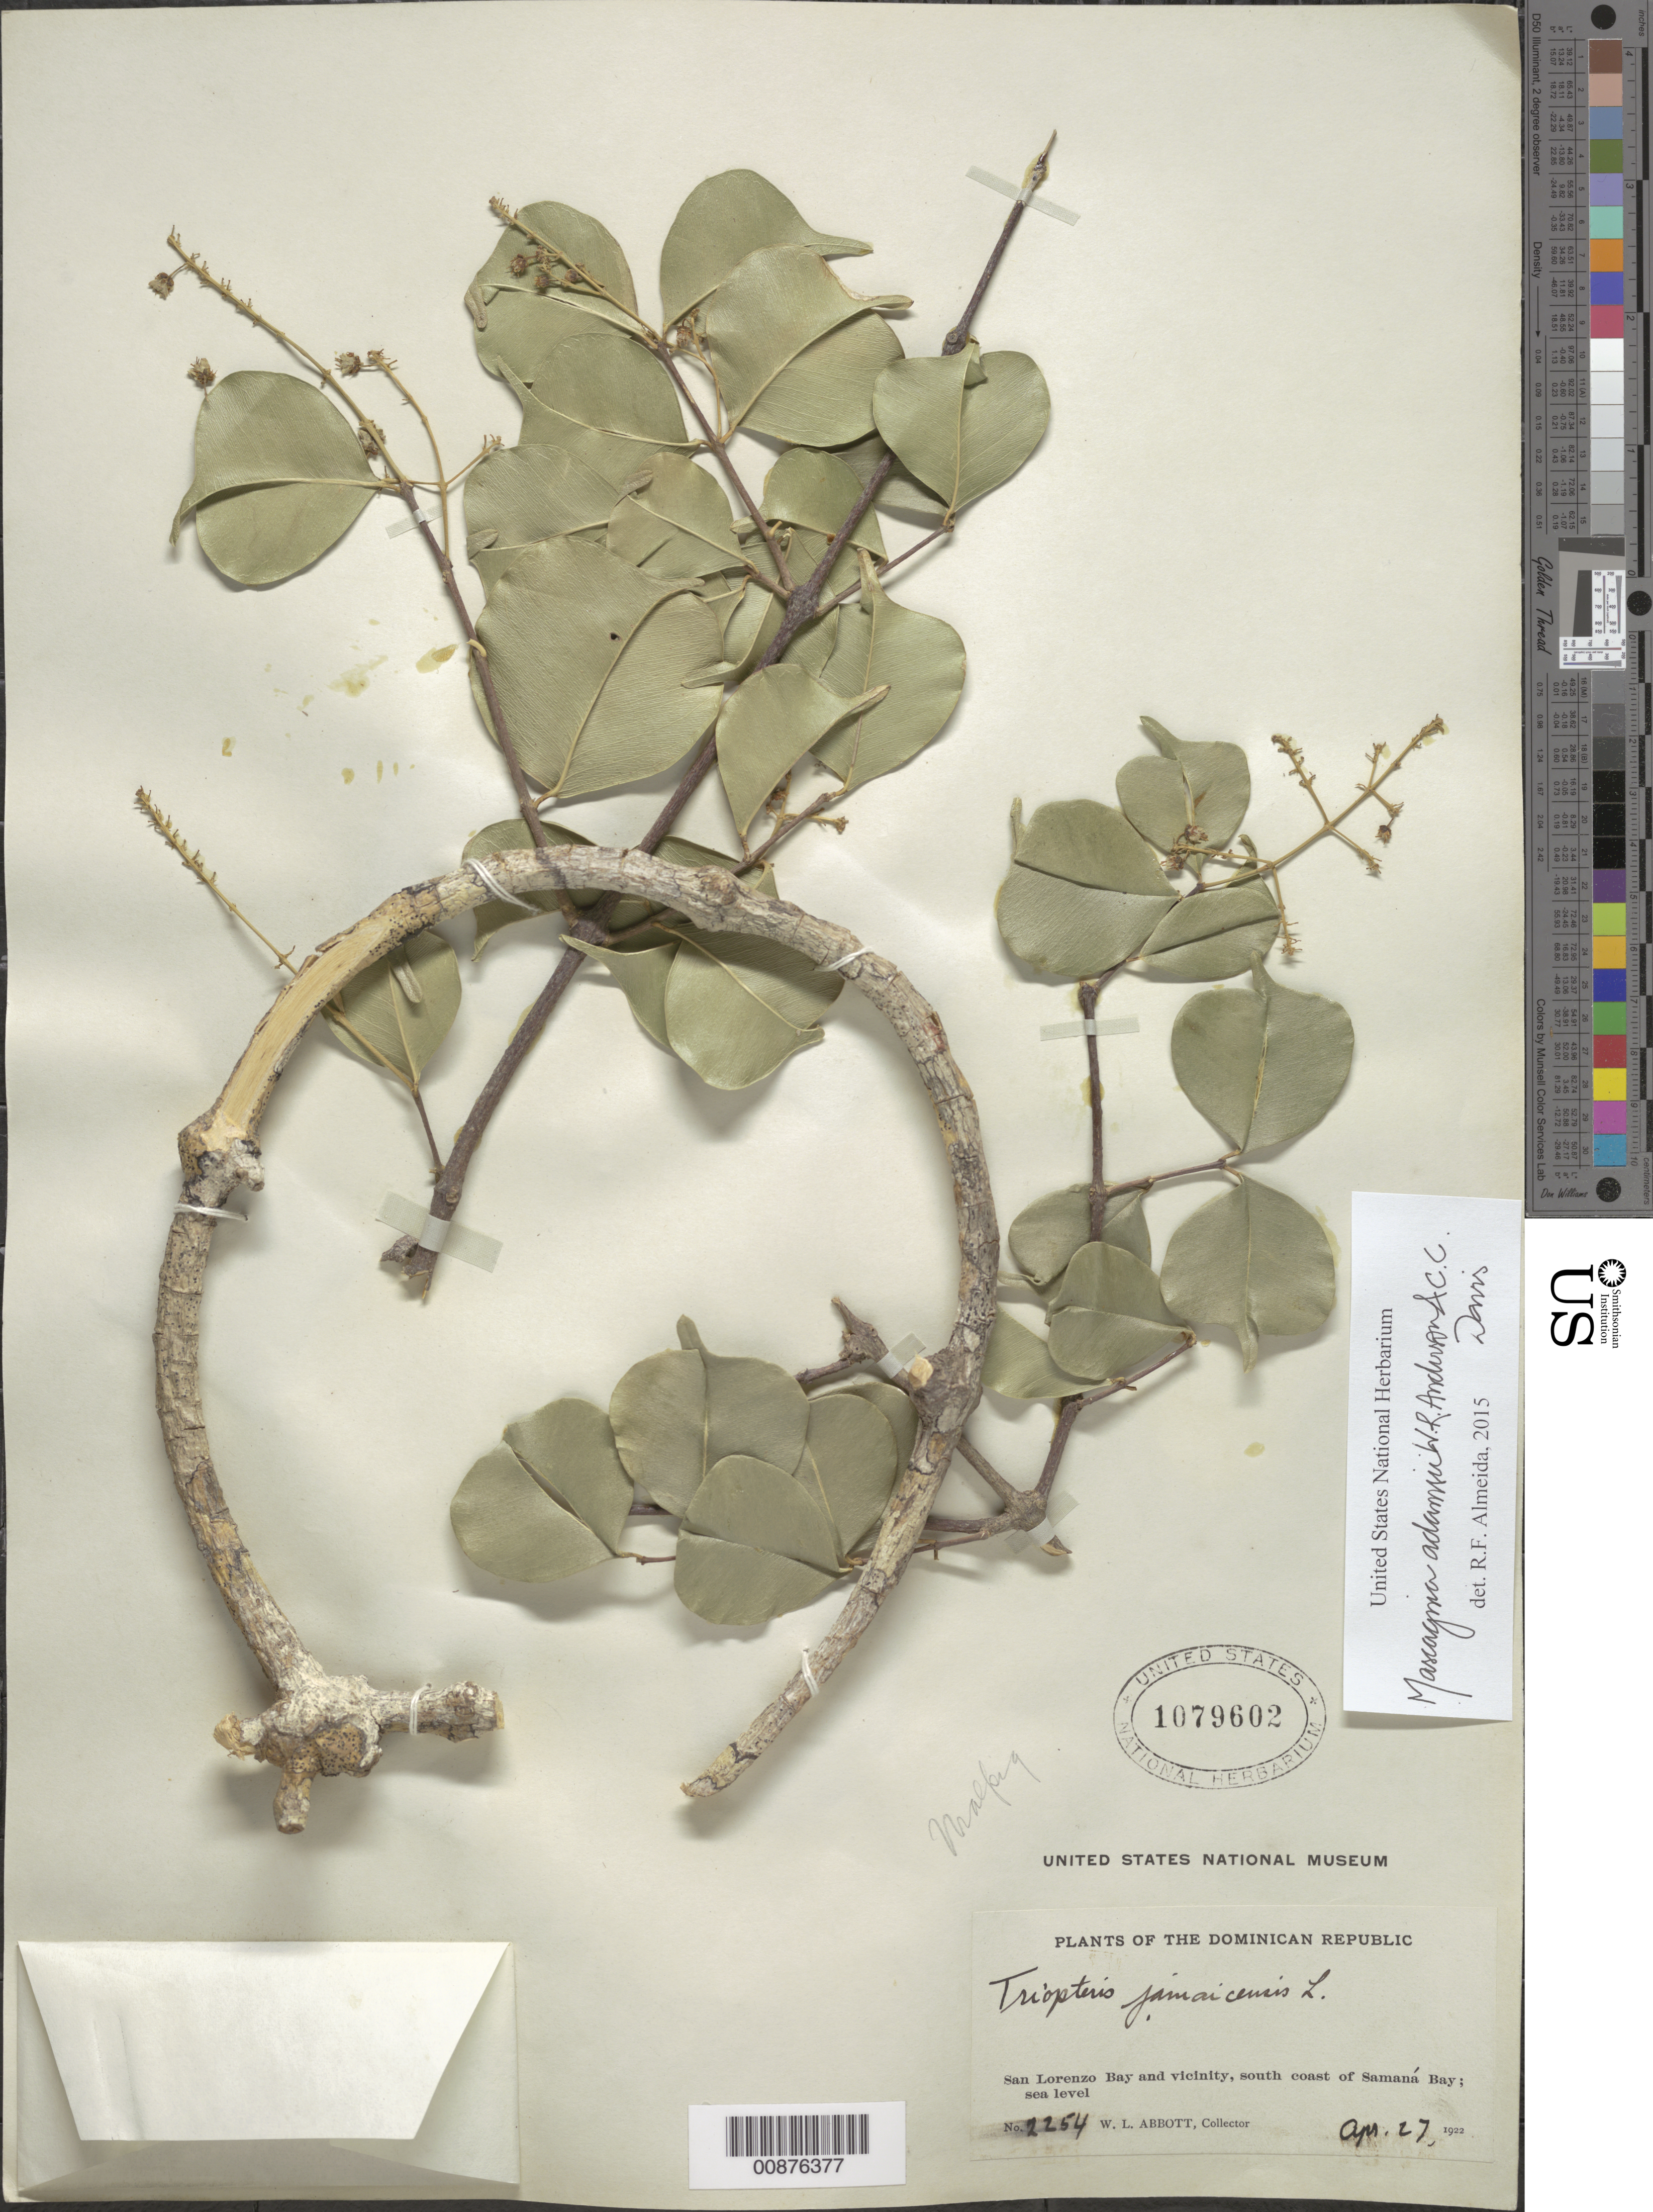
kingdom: Plantae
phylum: Tracheophyta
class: Magnoliopsida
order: Malpighiales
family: Malpighiaceae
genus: Mascagnia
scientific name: Mascagnia adamsii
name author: W.R. Anderson & C. Davis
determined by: De Almeida, R. F., (HUEFS), Universidade Estadual de Feira de Santana (BRAZIL)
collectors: W. L. Abbott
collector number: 2254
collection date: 1922-04-27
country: Dominican Republic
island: Hispaniola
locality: San Lorenzo Bay and vicinity, S coast of Samaná Bay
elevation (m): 0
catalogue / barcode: US 1079602